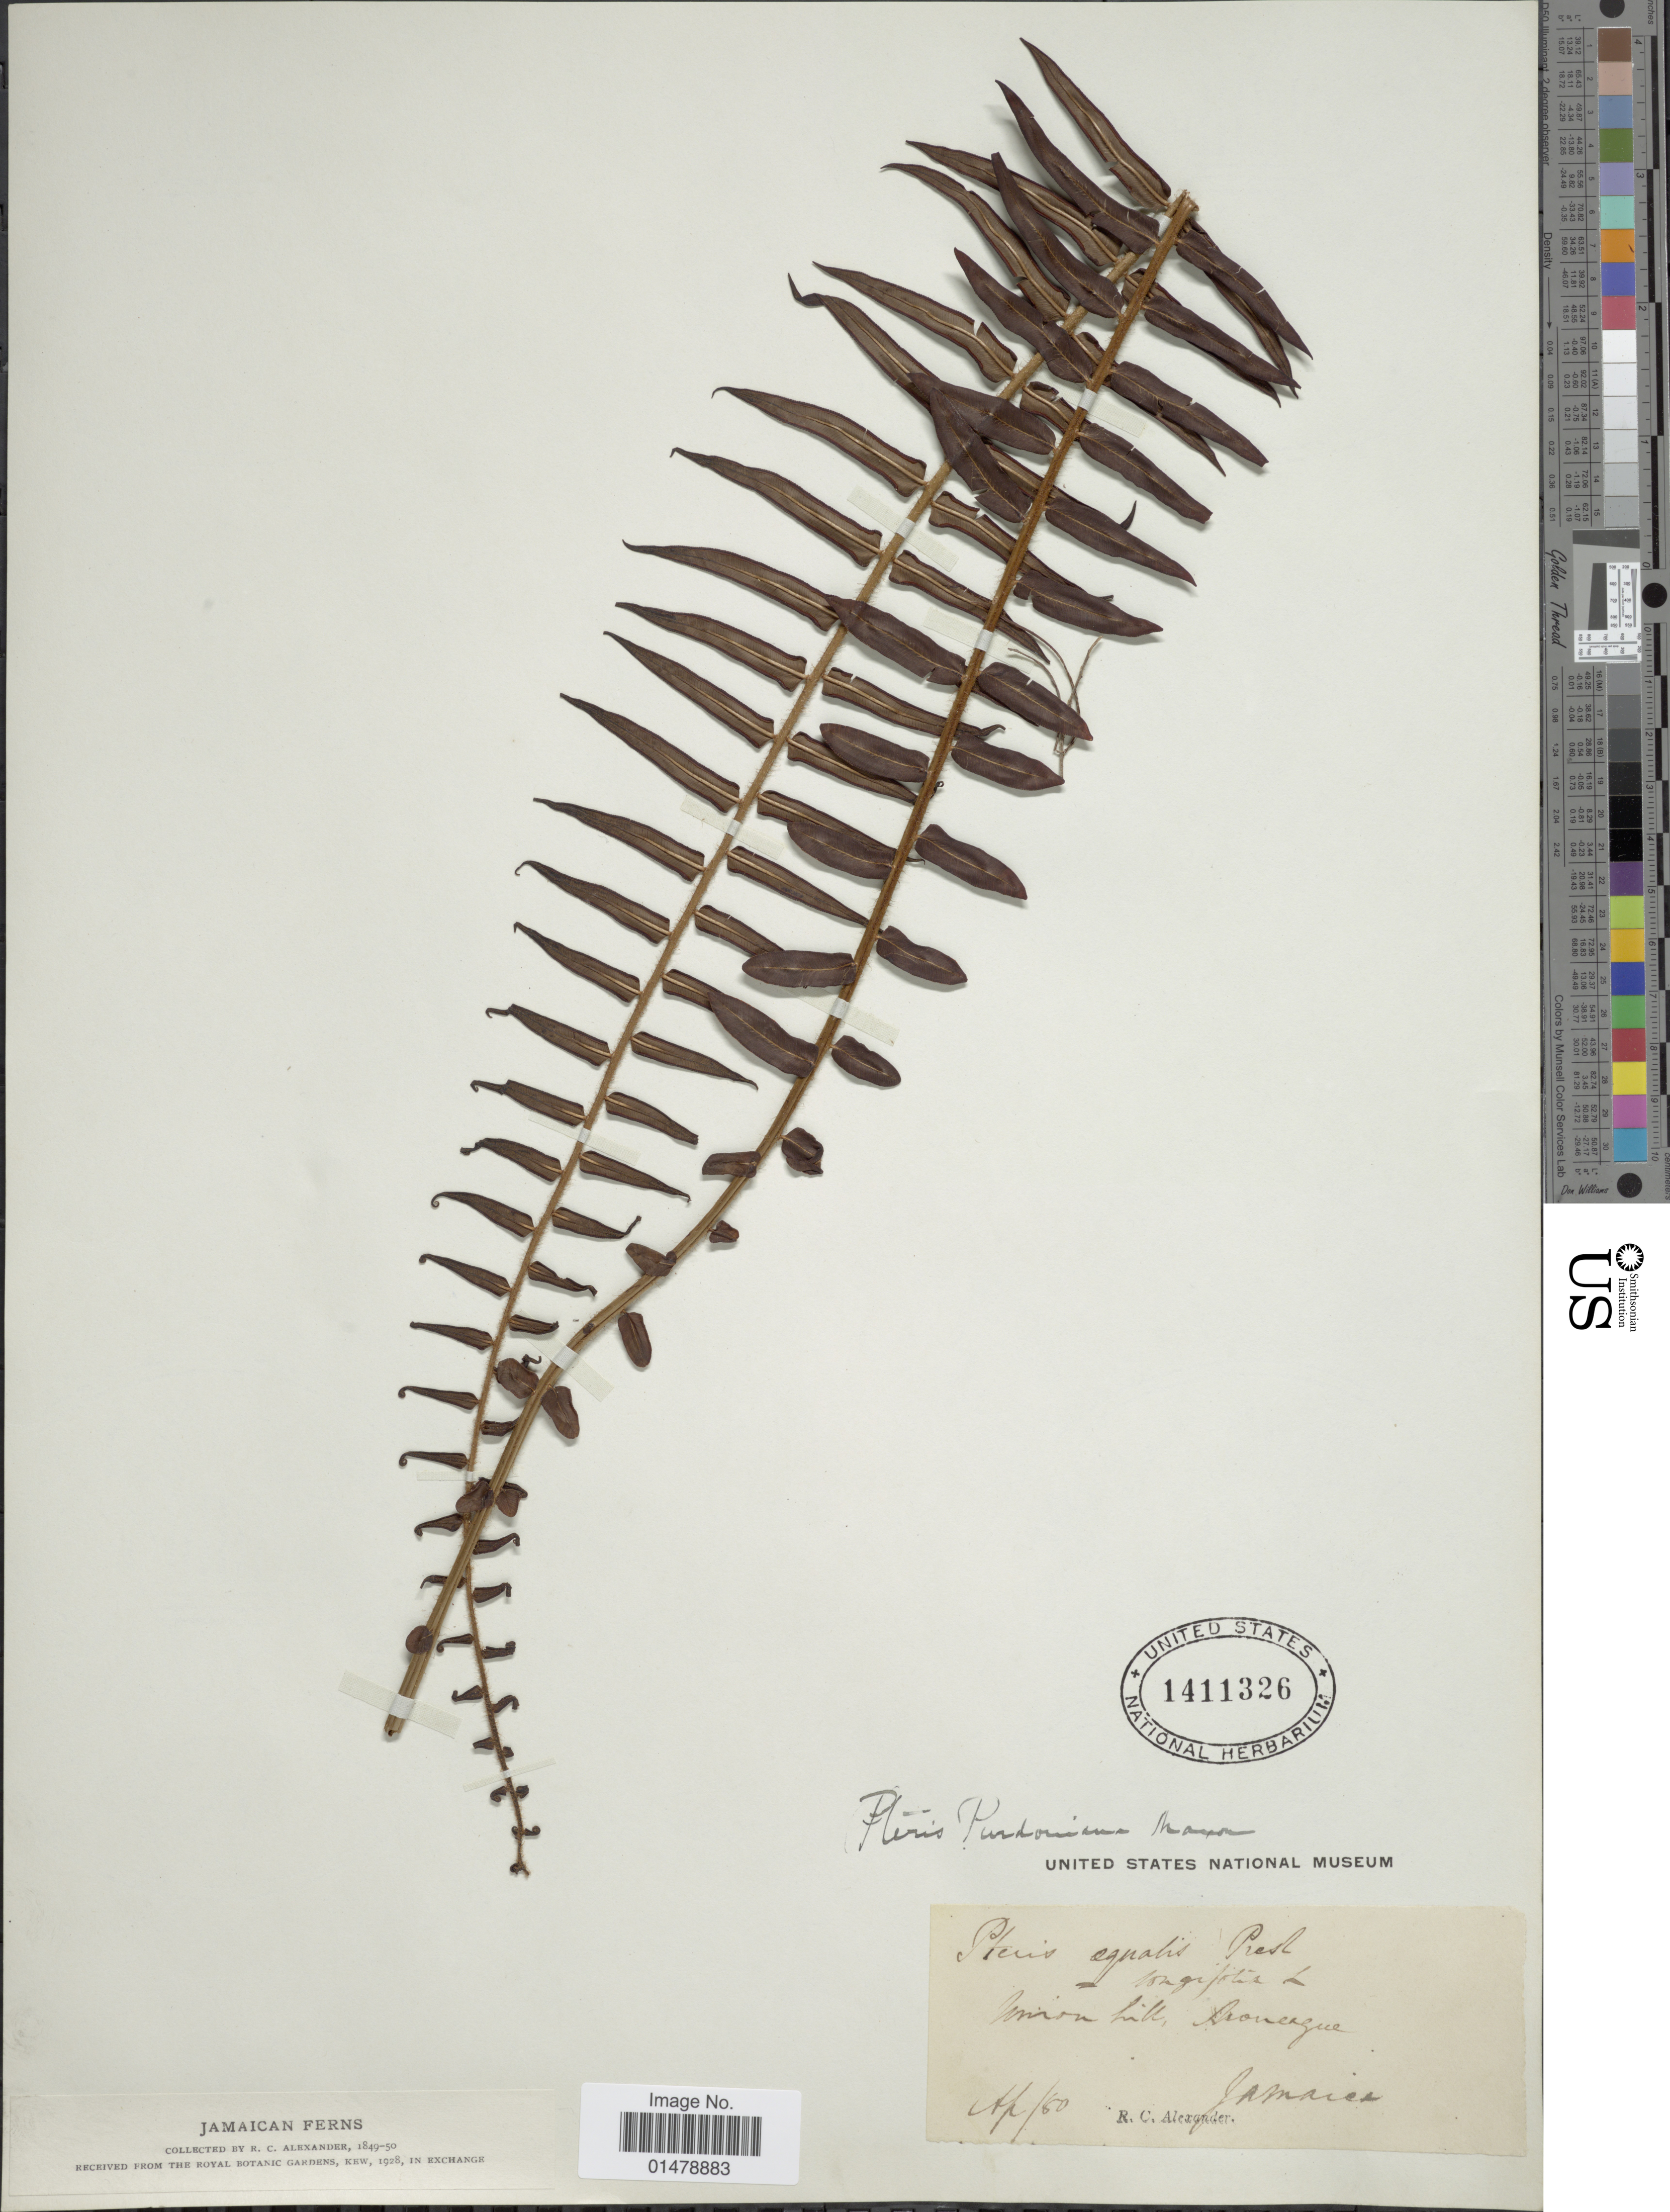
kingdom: Plantae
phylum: Tracheophyta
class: Polypodiopsida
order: Polypodiales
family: Pteridaceae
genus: Pteris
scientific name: Pteris purdoniana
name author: Maxon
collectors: R. C. Alexander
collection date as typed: Transcribed d/m/y: /4/80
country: Jamaica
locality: Comon hill, Moneague.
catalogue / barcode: US 1411326